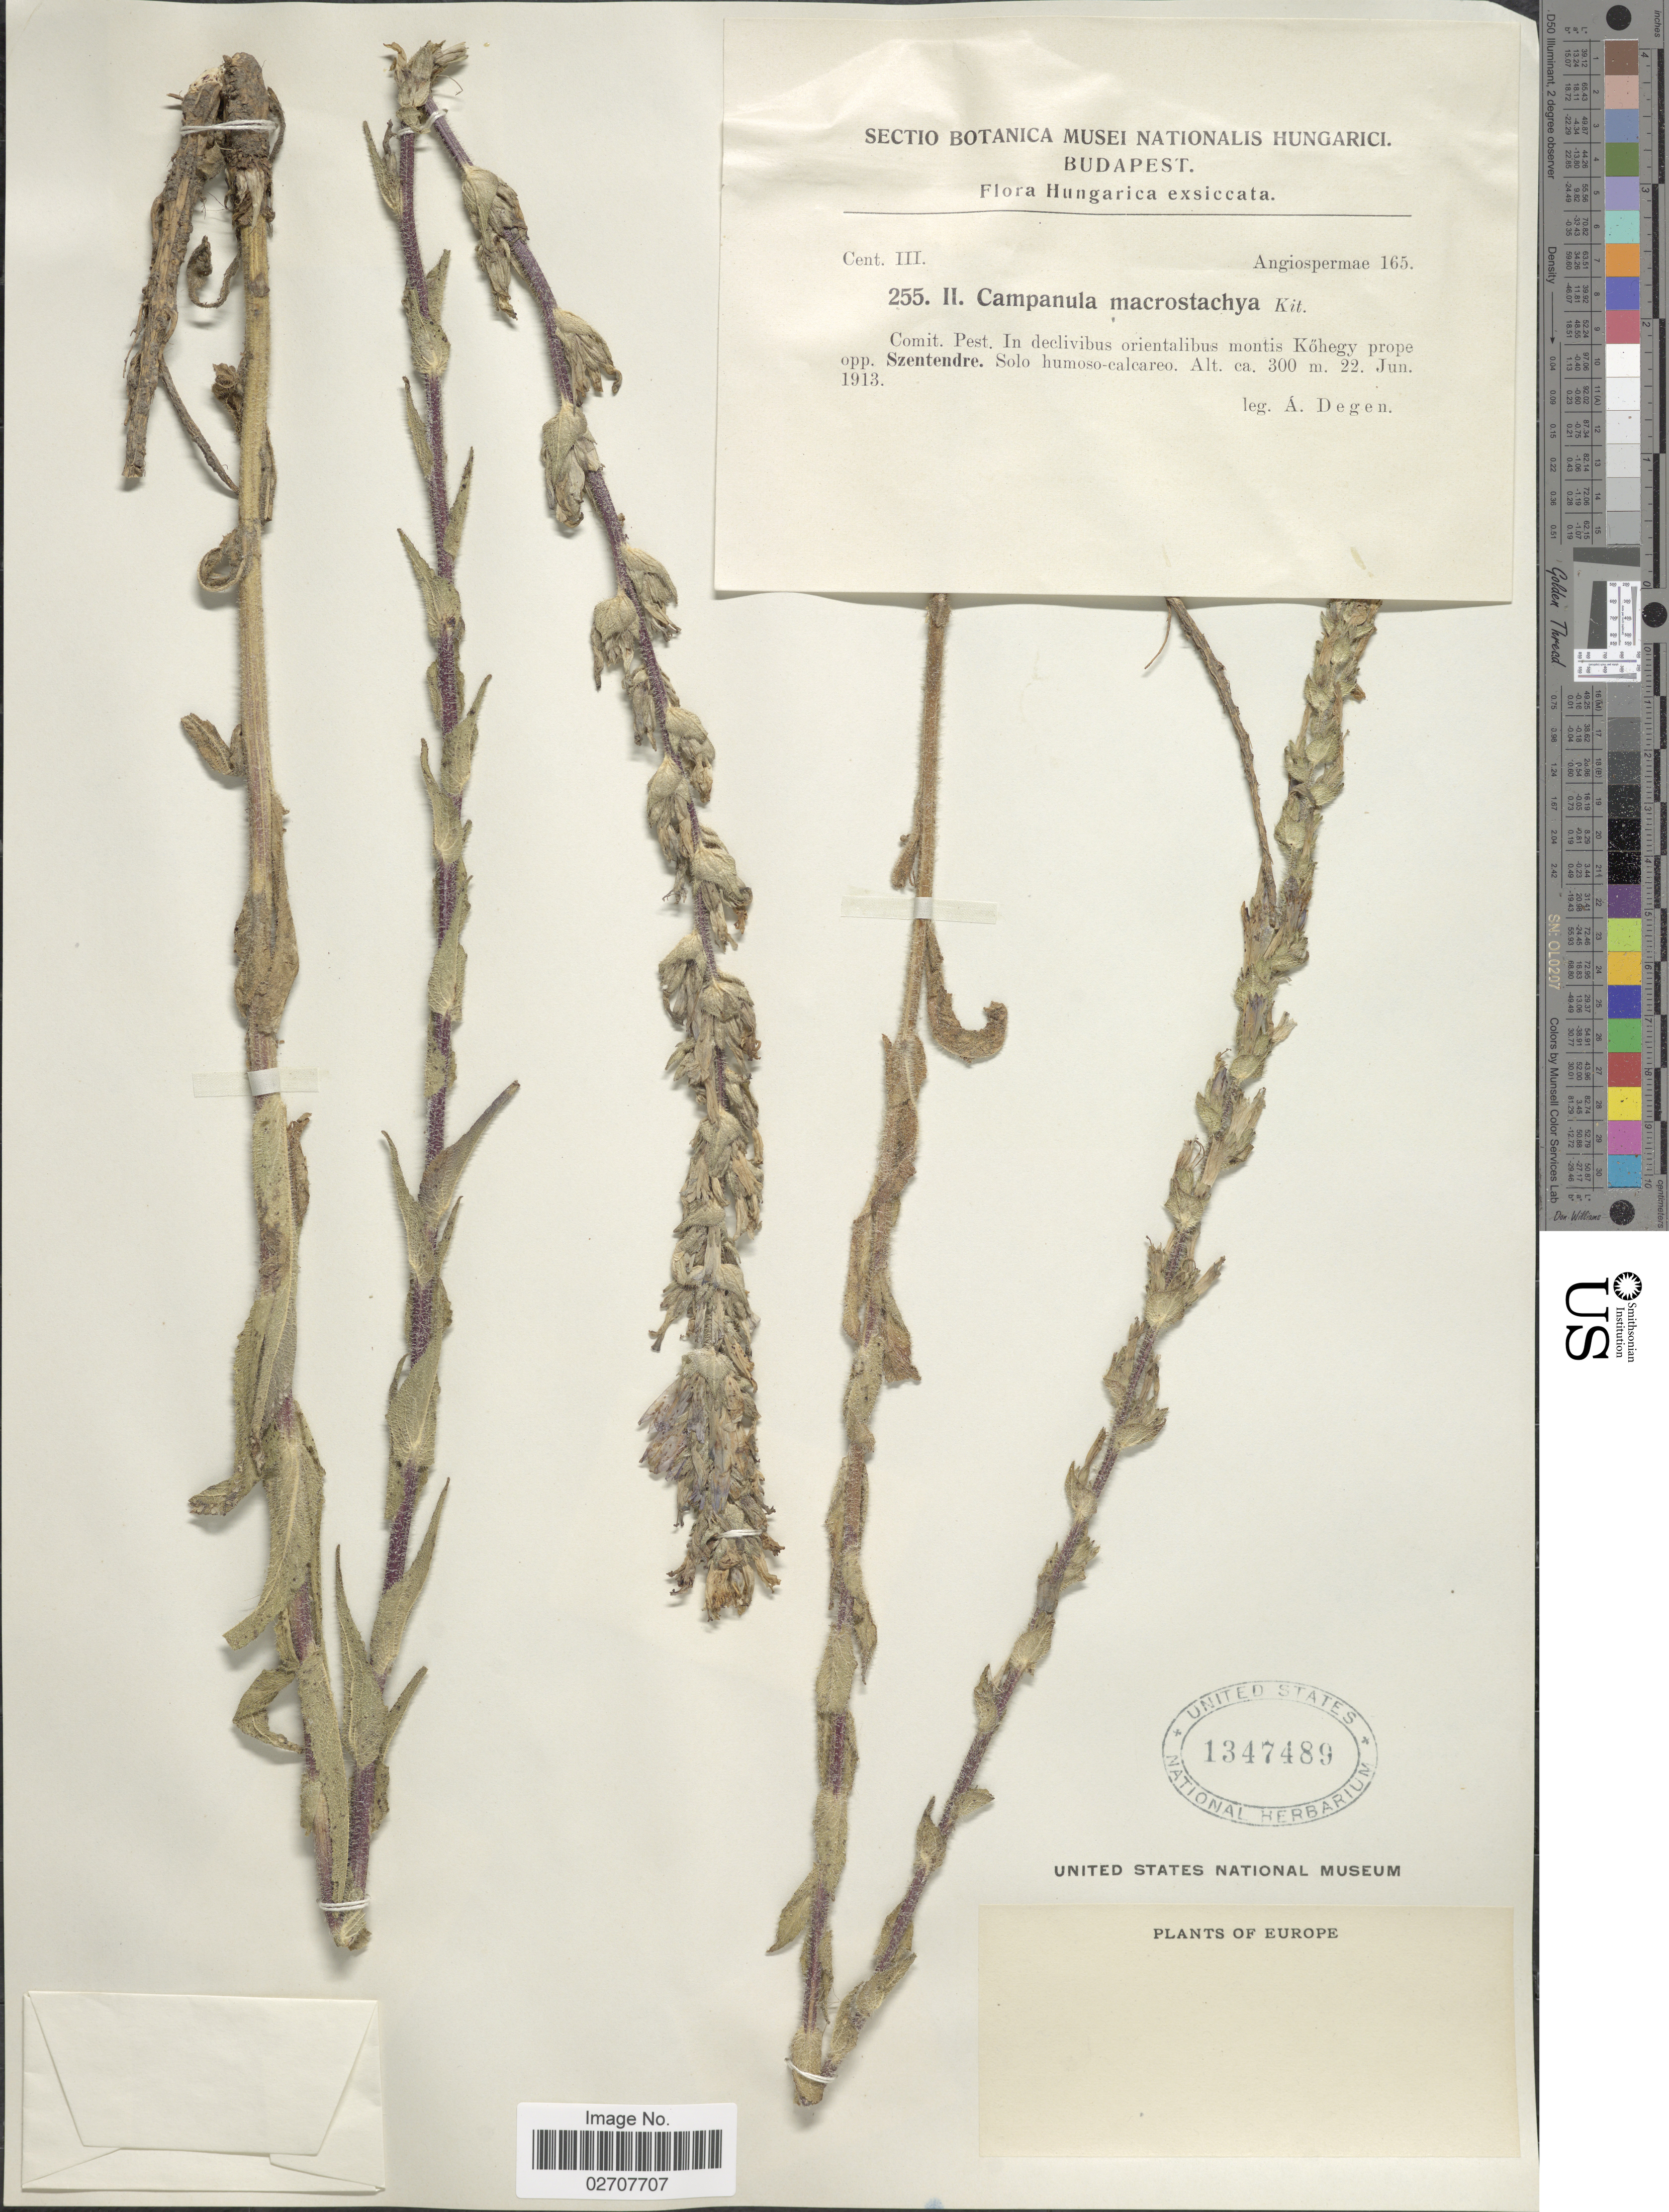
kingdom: Plantae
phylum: Tracheophyta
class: Magnoliopsida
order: Asterales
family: Campanulaceae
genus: Campanula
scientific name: Campanula macrostachya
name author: Waldst. & Kit. ex Willd.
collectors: A. Degen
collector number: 255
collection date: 1913-06-22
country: Hungary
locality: Hungarica. Comit. Pest. In declivibus orientalibus montis Kohegy prope opp. Szentendre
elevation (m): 300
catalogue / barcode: US 1347489